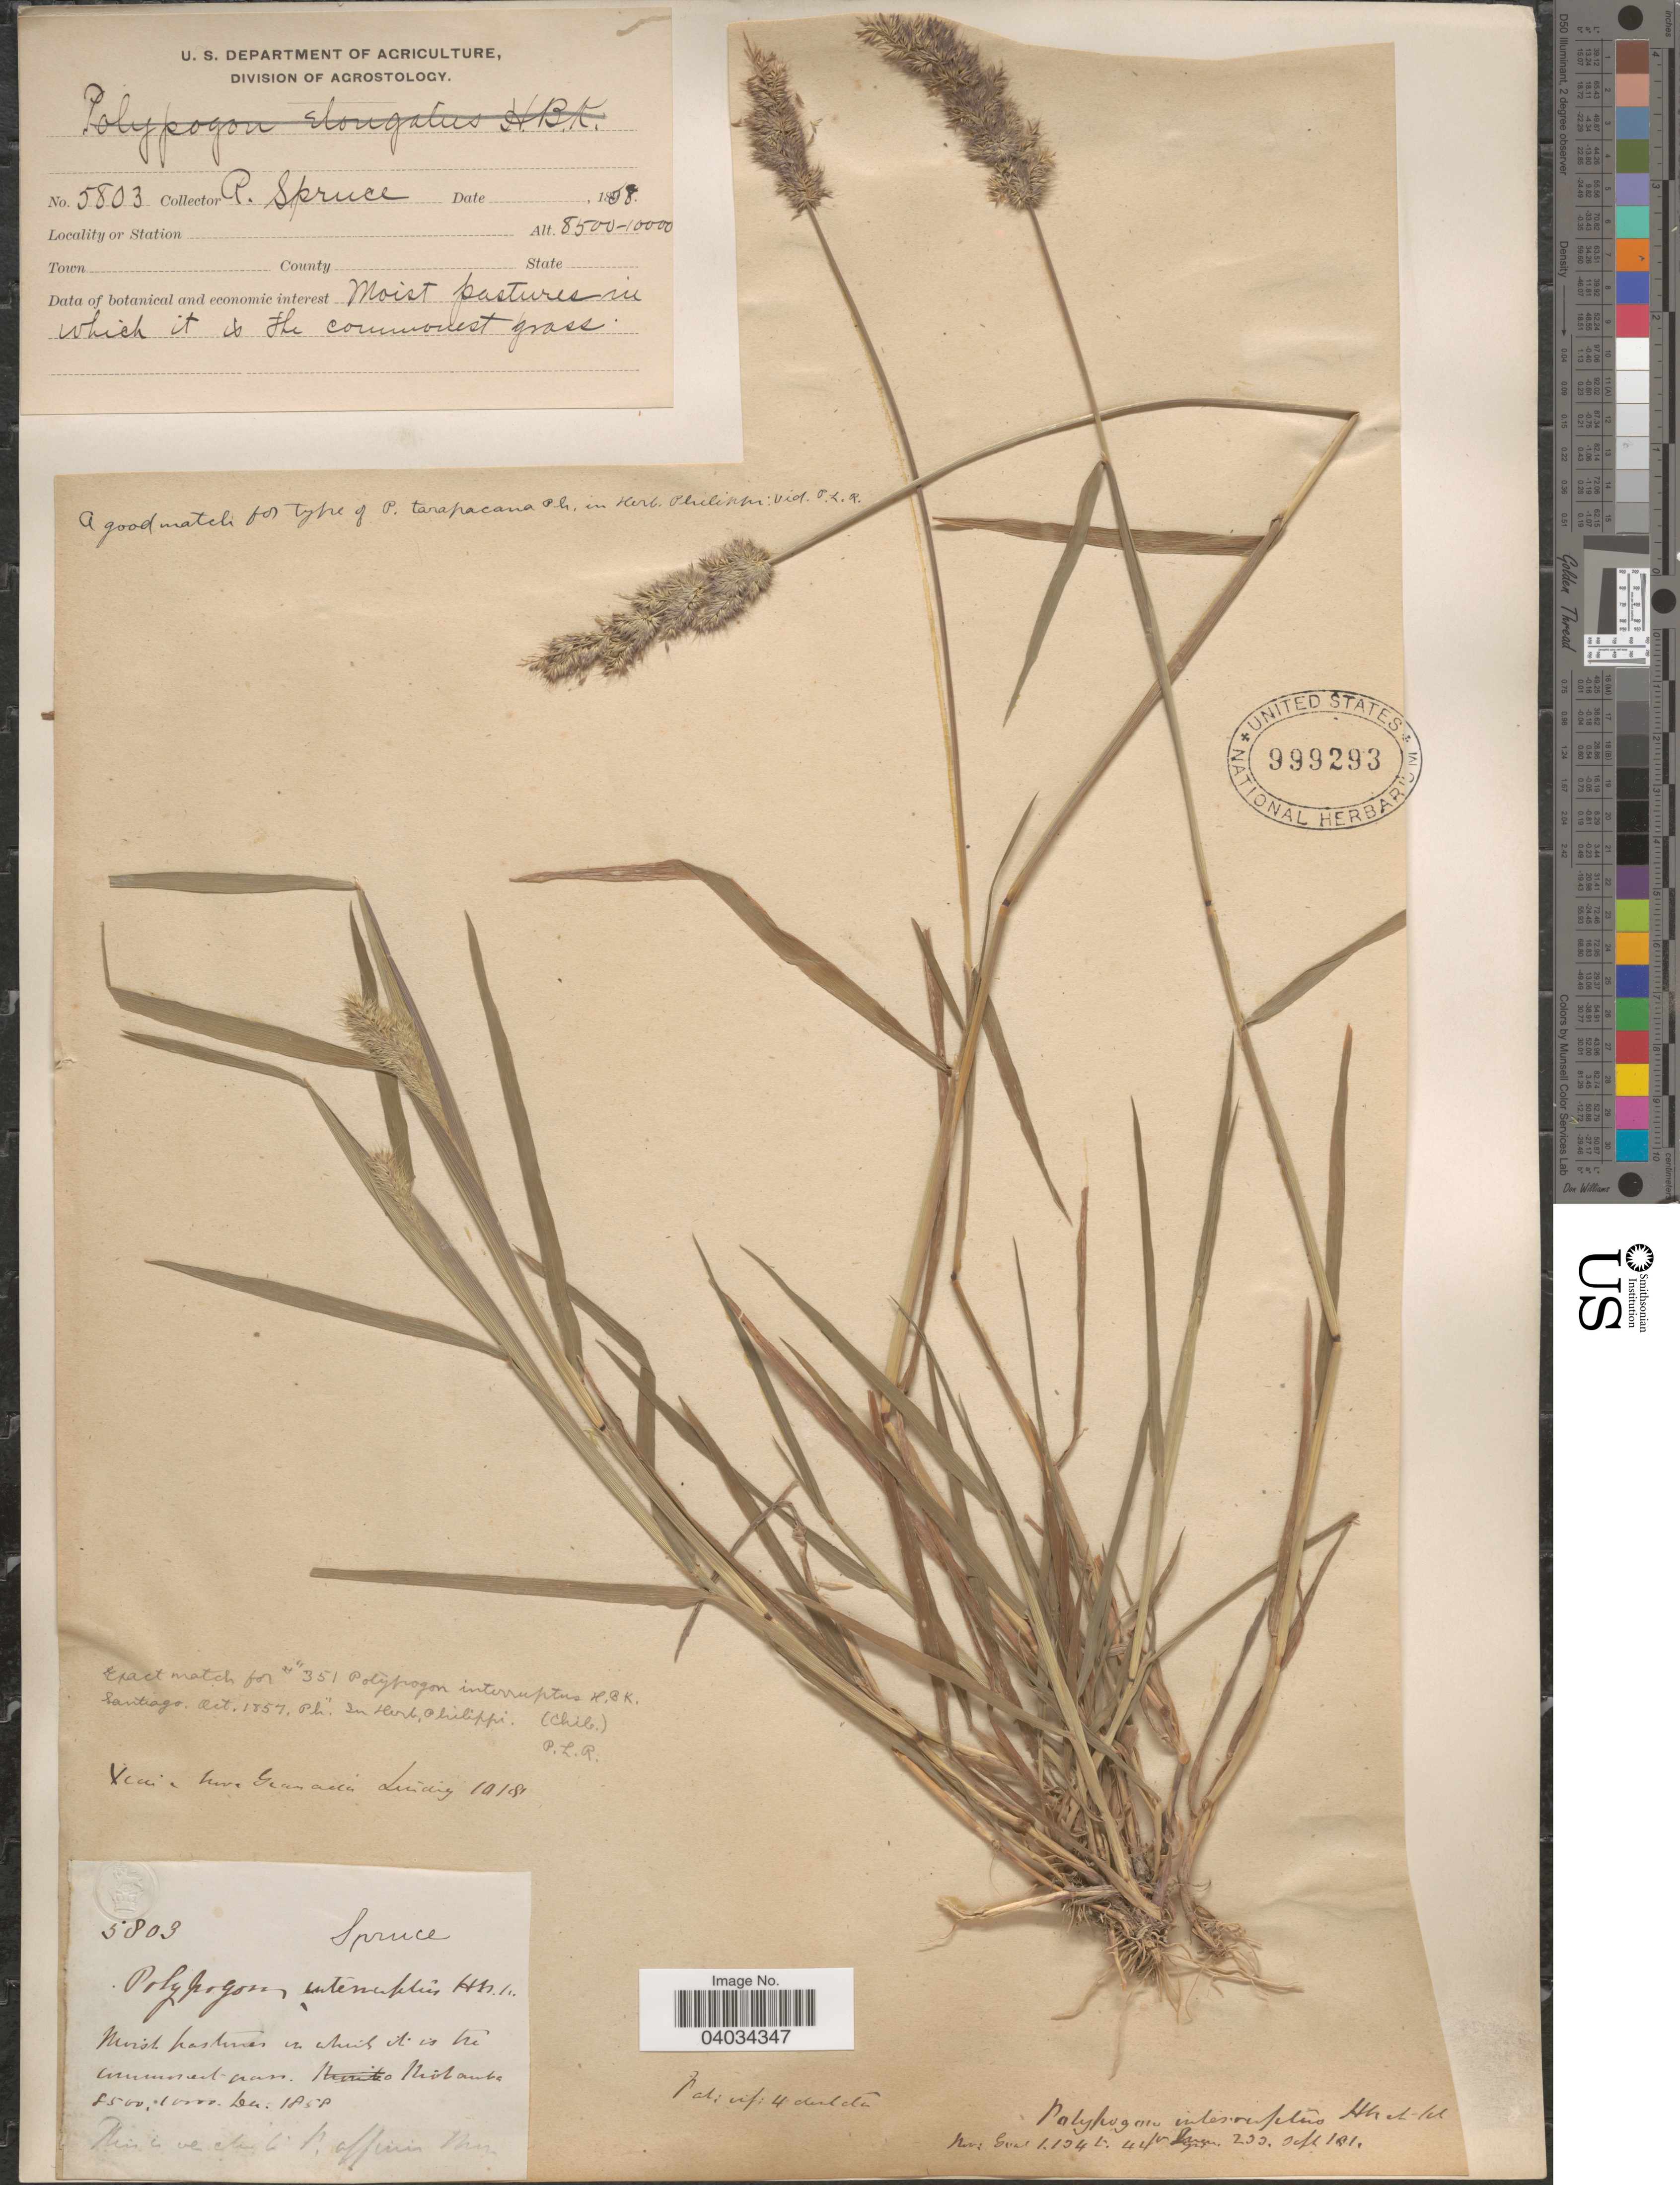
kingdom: Plantae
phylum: Tracheophyta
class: Liliopsida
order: Poales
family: Poaceae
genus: Polypogon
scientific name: Polypogon interruptus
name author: Kunth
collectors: R. Spruce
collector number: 5803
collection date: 1858-12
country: Ecuador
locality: Riobamba.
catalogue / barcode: US 999293